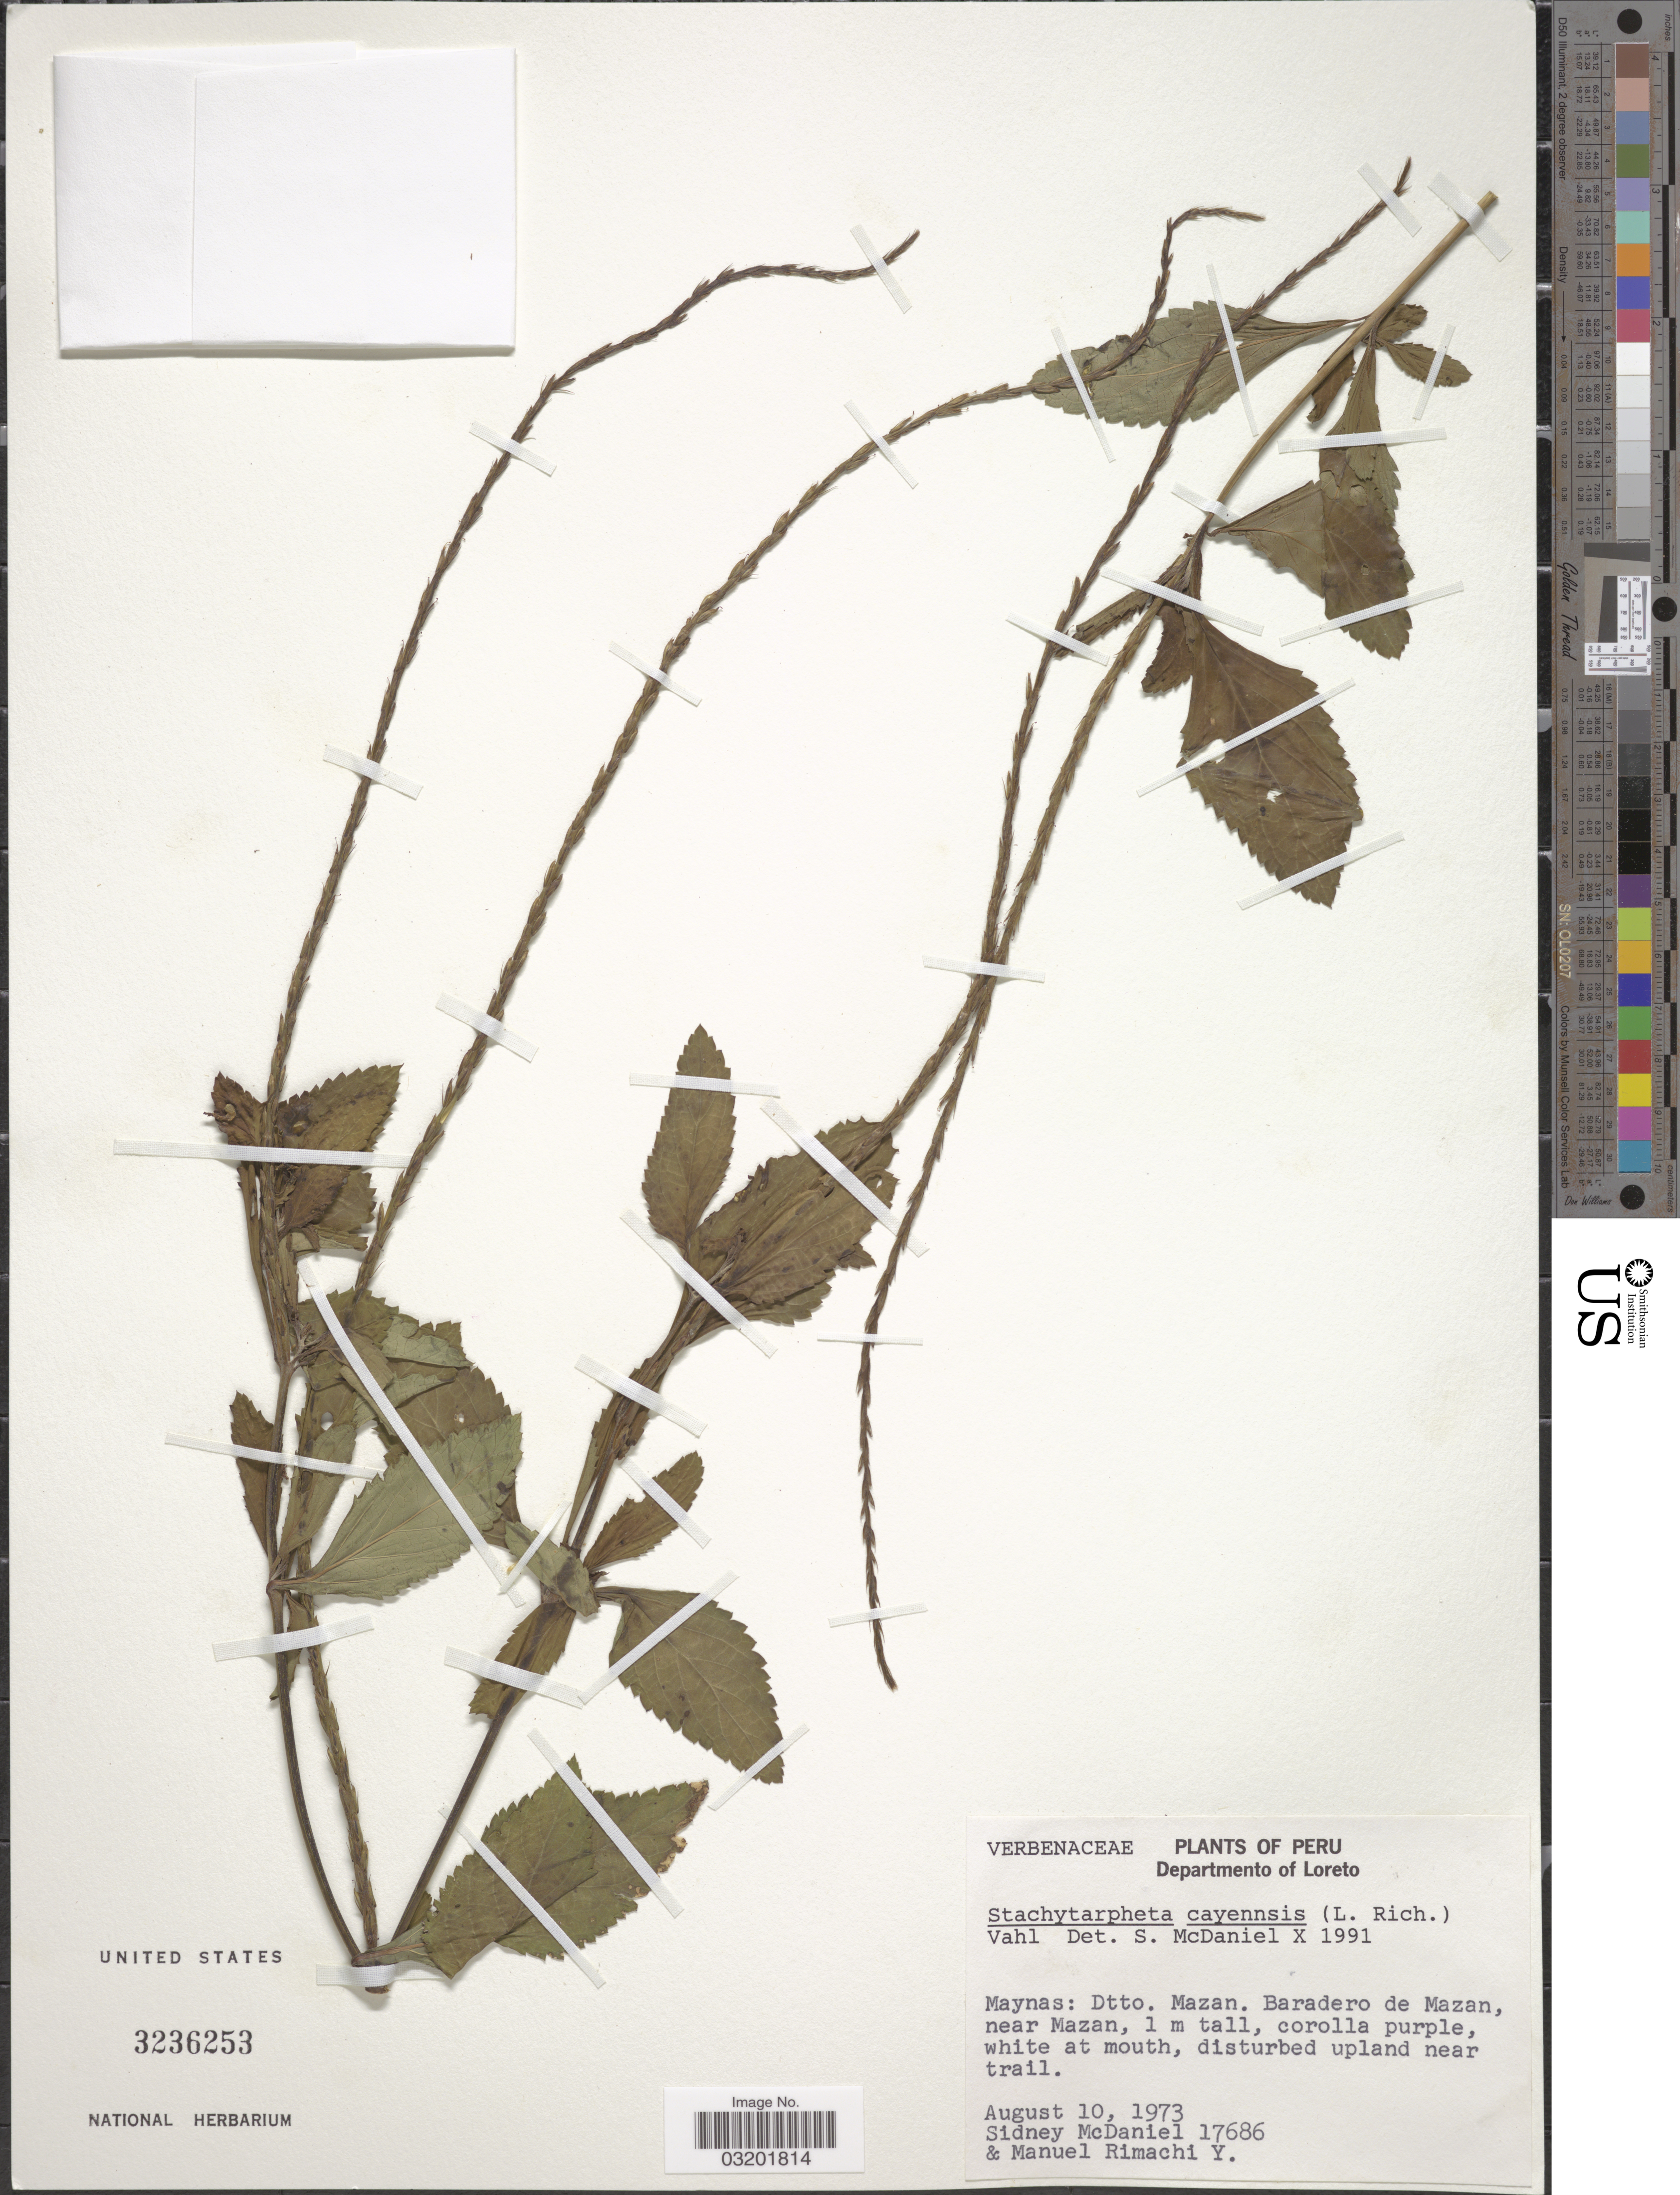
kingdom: Plantae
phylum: Tracheophyta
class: Magnoliopsida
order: Lamiales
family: Verbenaceae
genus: Stachytarpheta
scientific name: Stachytarpheta cayennensis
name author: (Rich.) Vahl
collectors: S. McDaniel & M. Rimachi Y.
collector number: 17686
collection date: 1973-08-10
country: Peru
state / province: Loreto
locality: Departmento of Loreto. Maynas: Dtto. Mazan. Baradero de Mazan, near Mazan, disturbed upland near trail.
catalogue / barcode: US 3236253